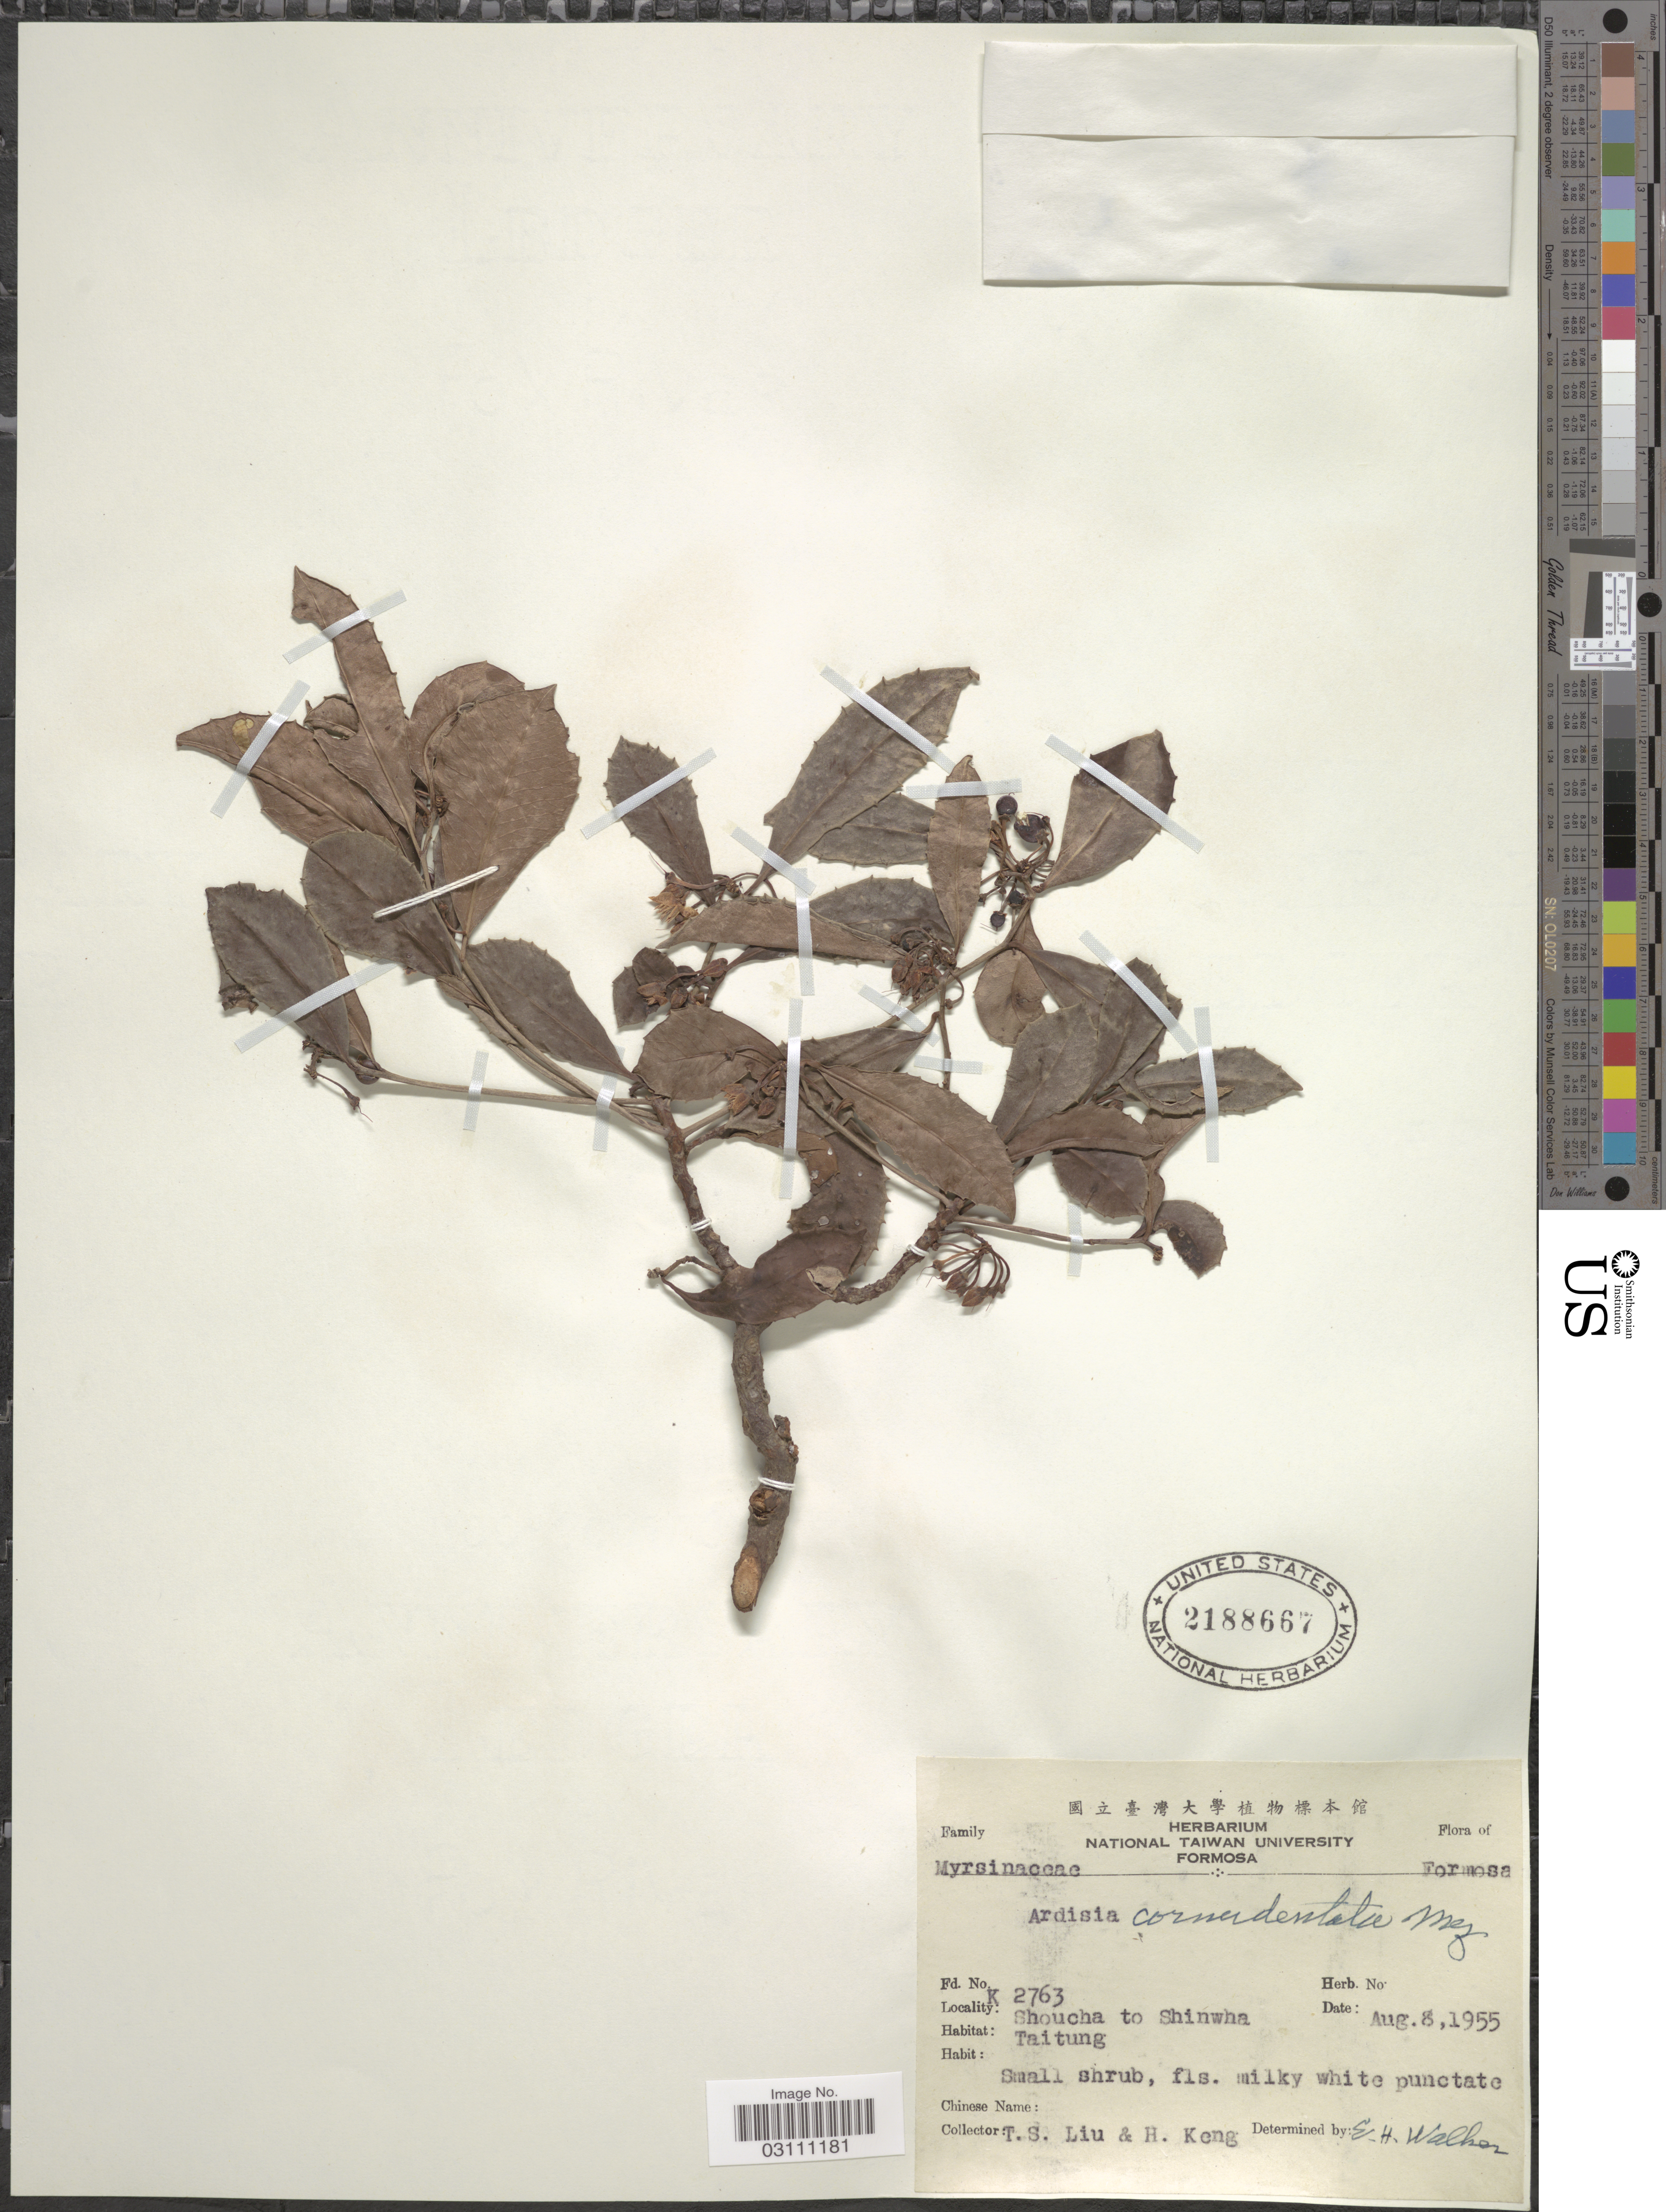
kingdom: Plantae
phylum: Tracheophyta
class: Magnoliopsida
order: Ericales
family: Primulaceae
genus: Ardisia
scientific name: Ardisia cornudentata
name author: Mez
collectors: T. S. Liu & H. Keng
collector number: K2763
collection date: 1955-08-08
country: Taiwan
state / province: Taitung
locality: Shoucha to Shinwha. Formosa.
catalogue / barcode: US 2188667